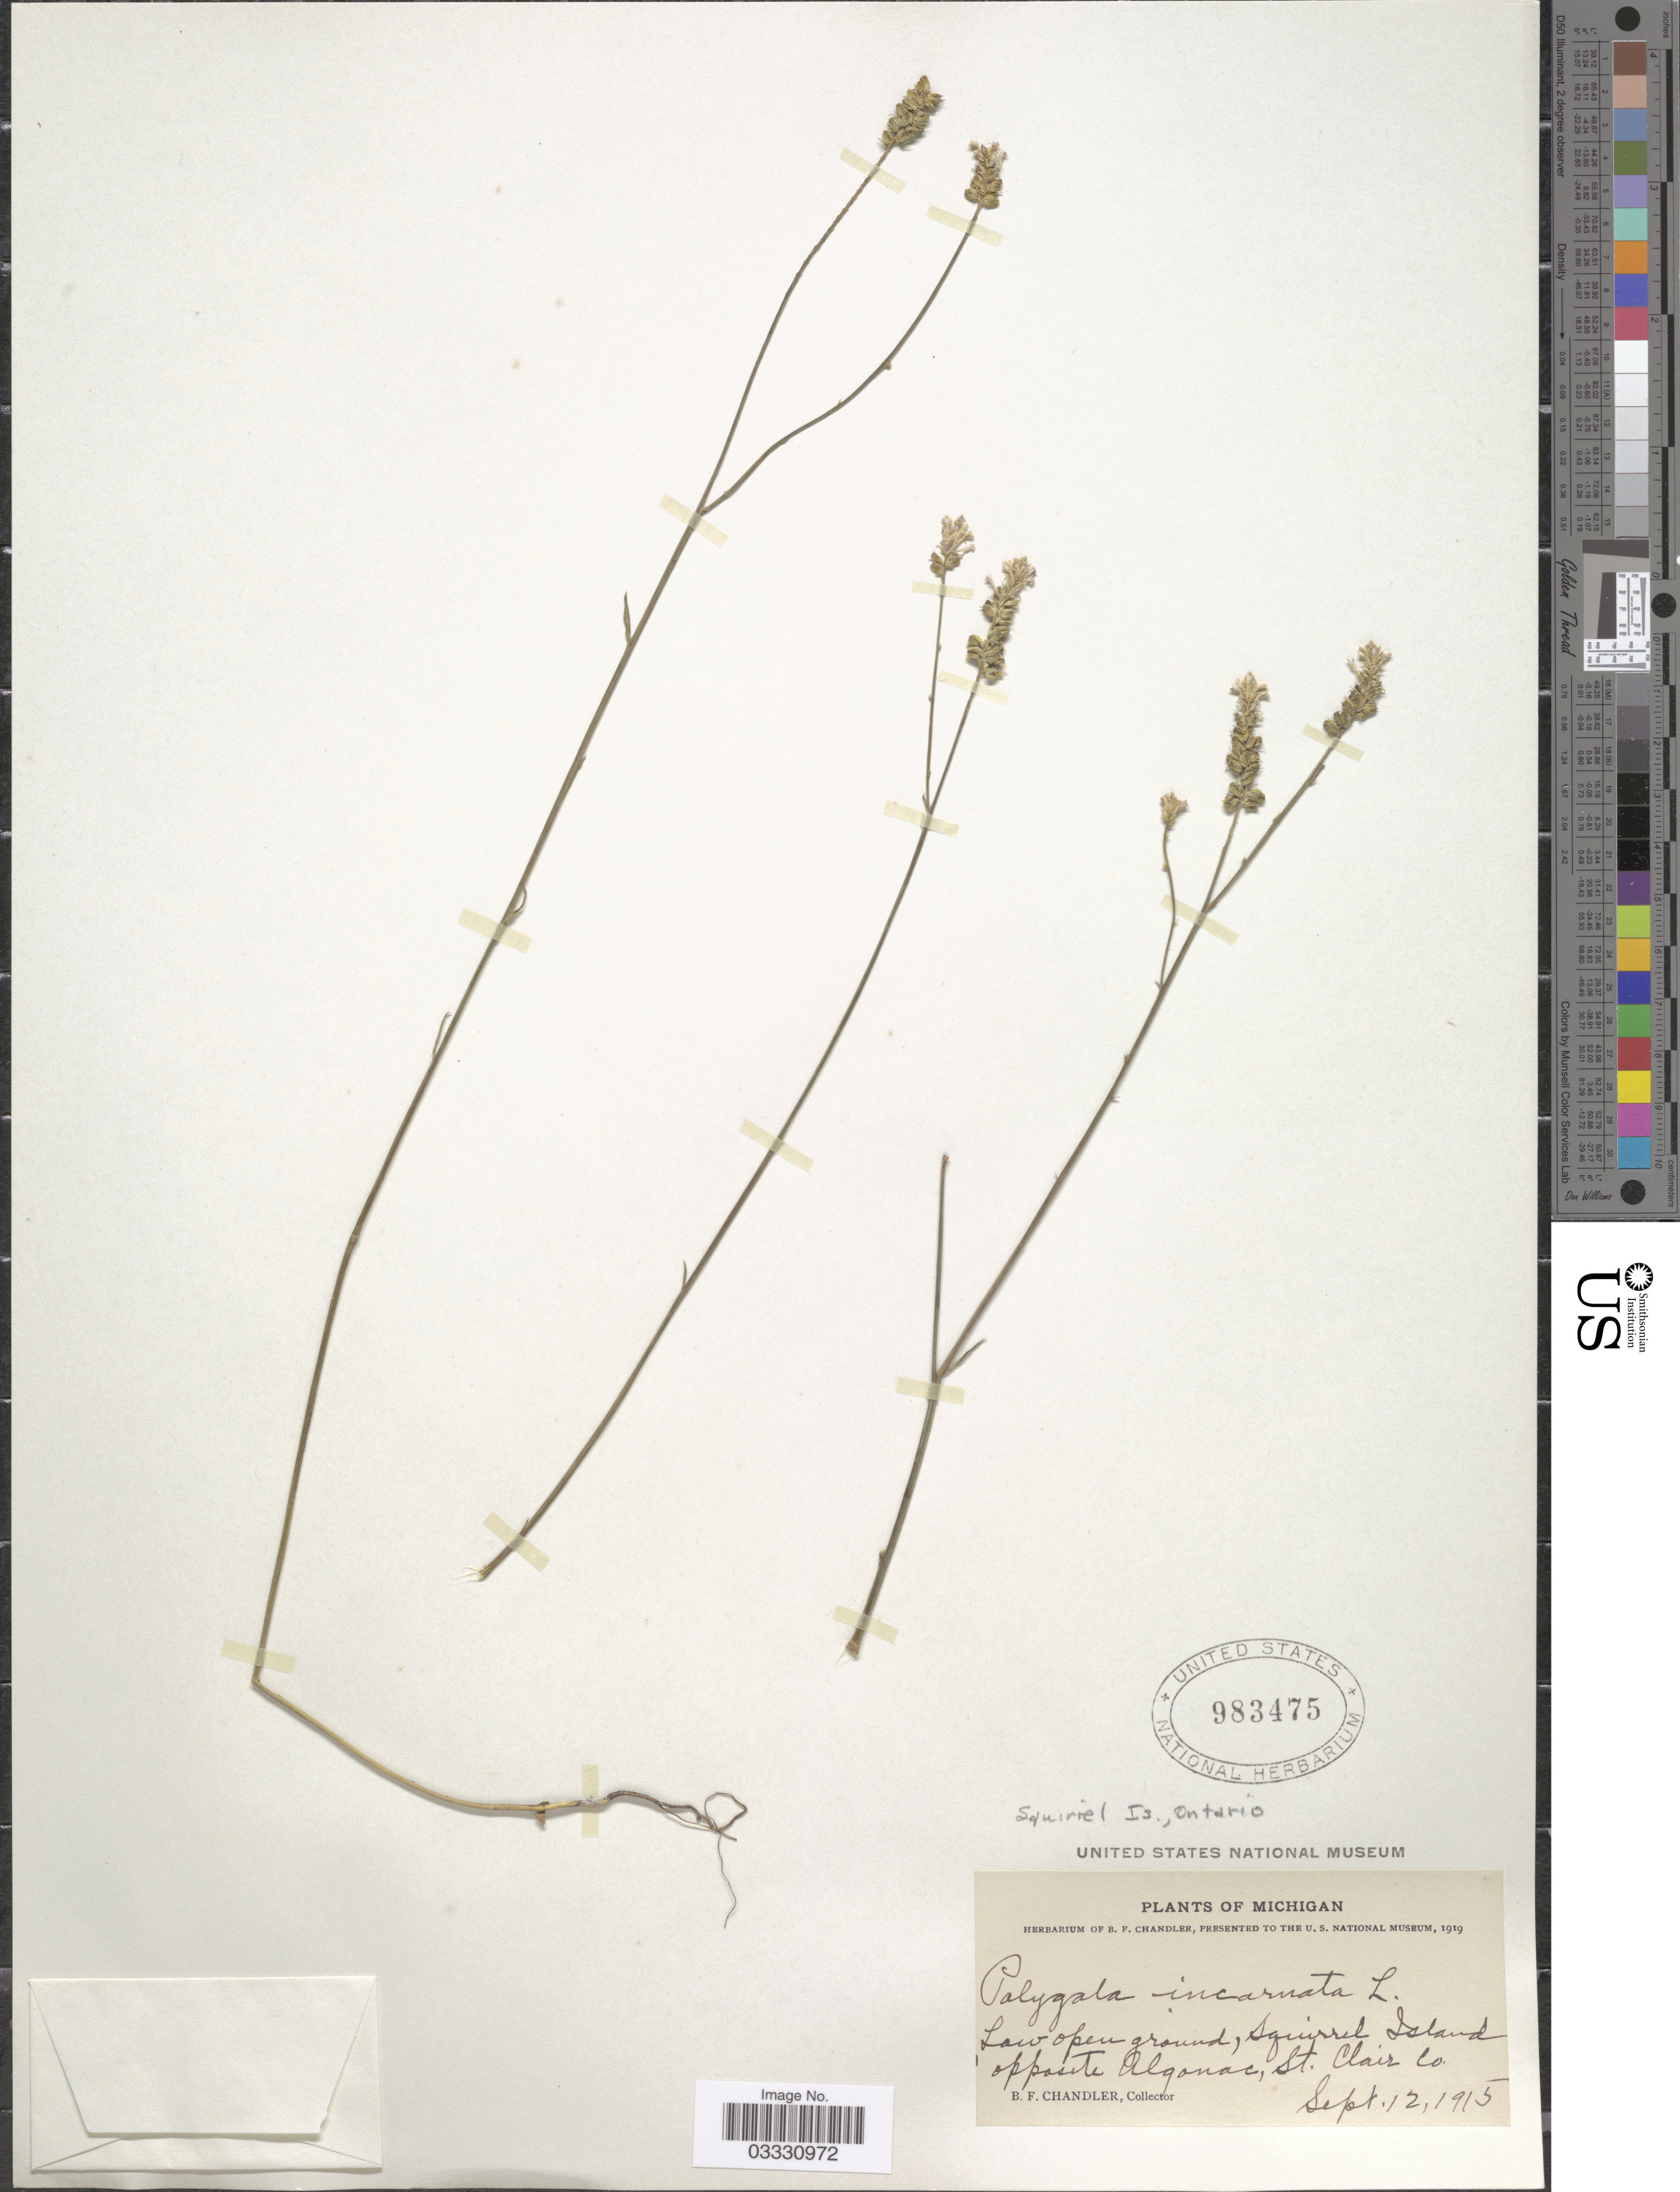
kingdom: Plantae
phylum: Tracheophyta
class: Magnoliopsida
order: Fabales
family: Polygalaceae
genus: Polygala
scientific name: Polygala incarnata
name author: L.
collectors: B. F. Chandler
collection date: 1915-09-12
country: United States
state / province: Michigan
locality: Low open ground, Squirrel Island opposite Algonac, St. Clair Co.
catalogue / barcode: US 983475